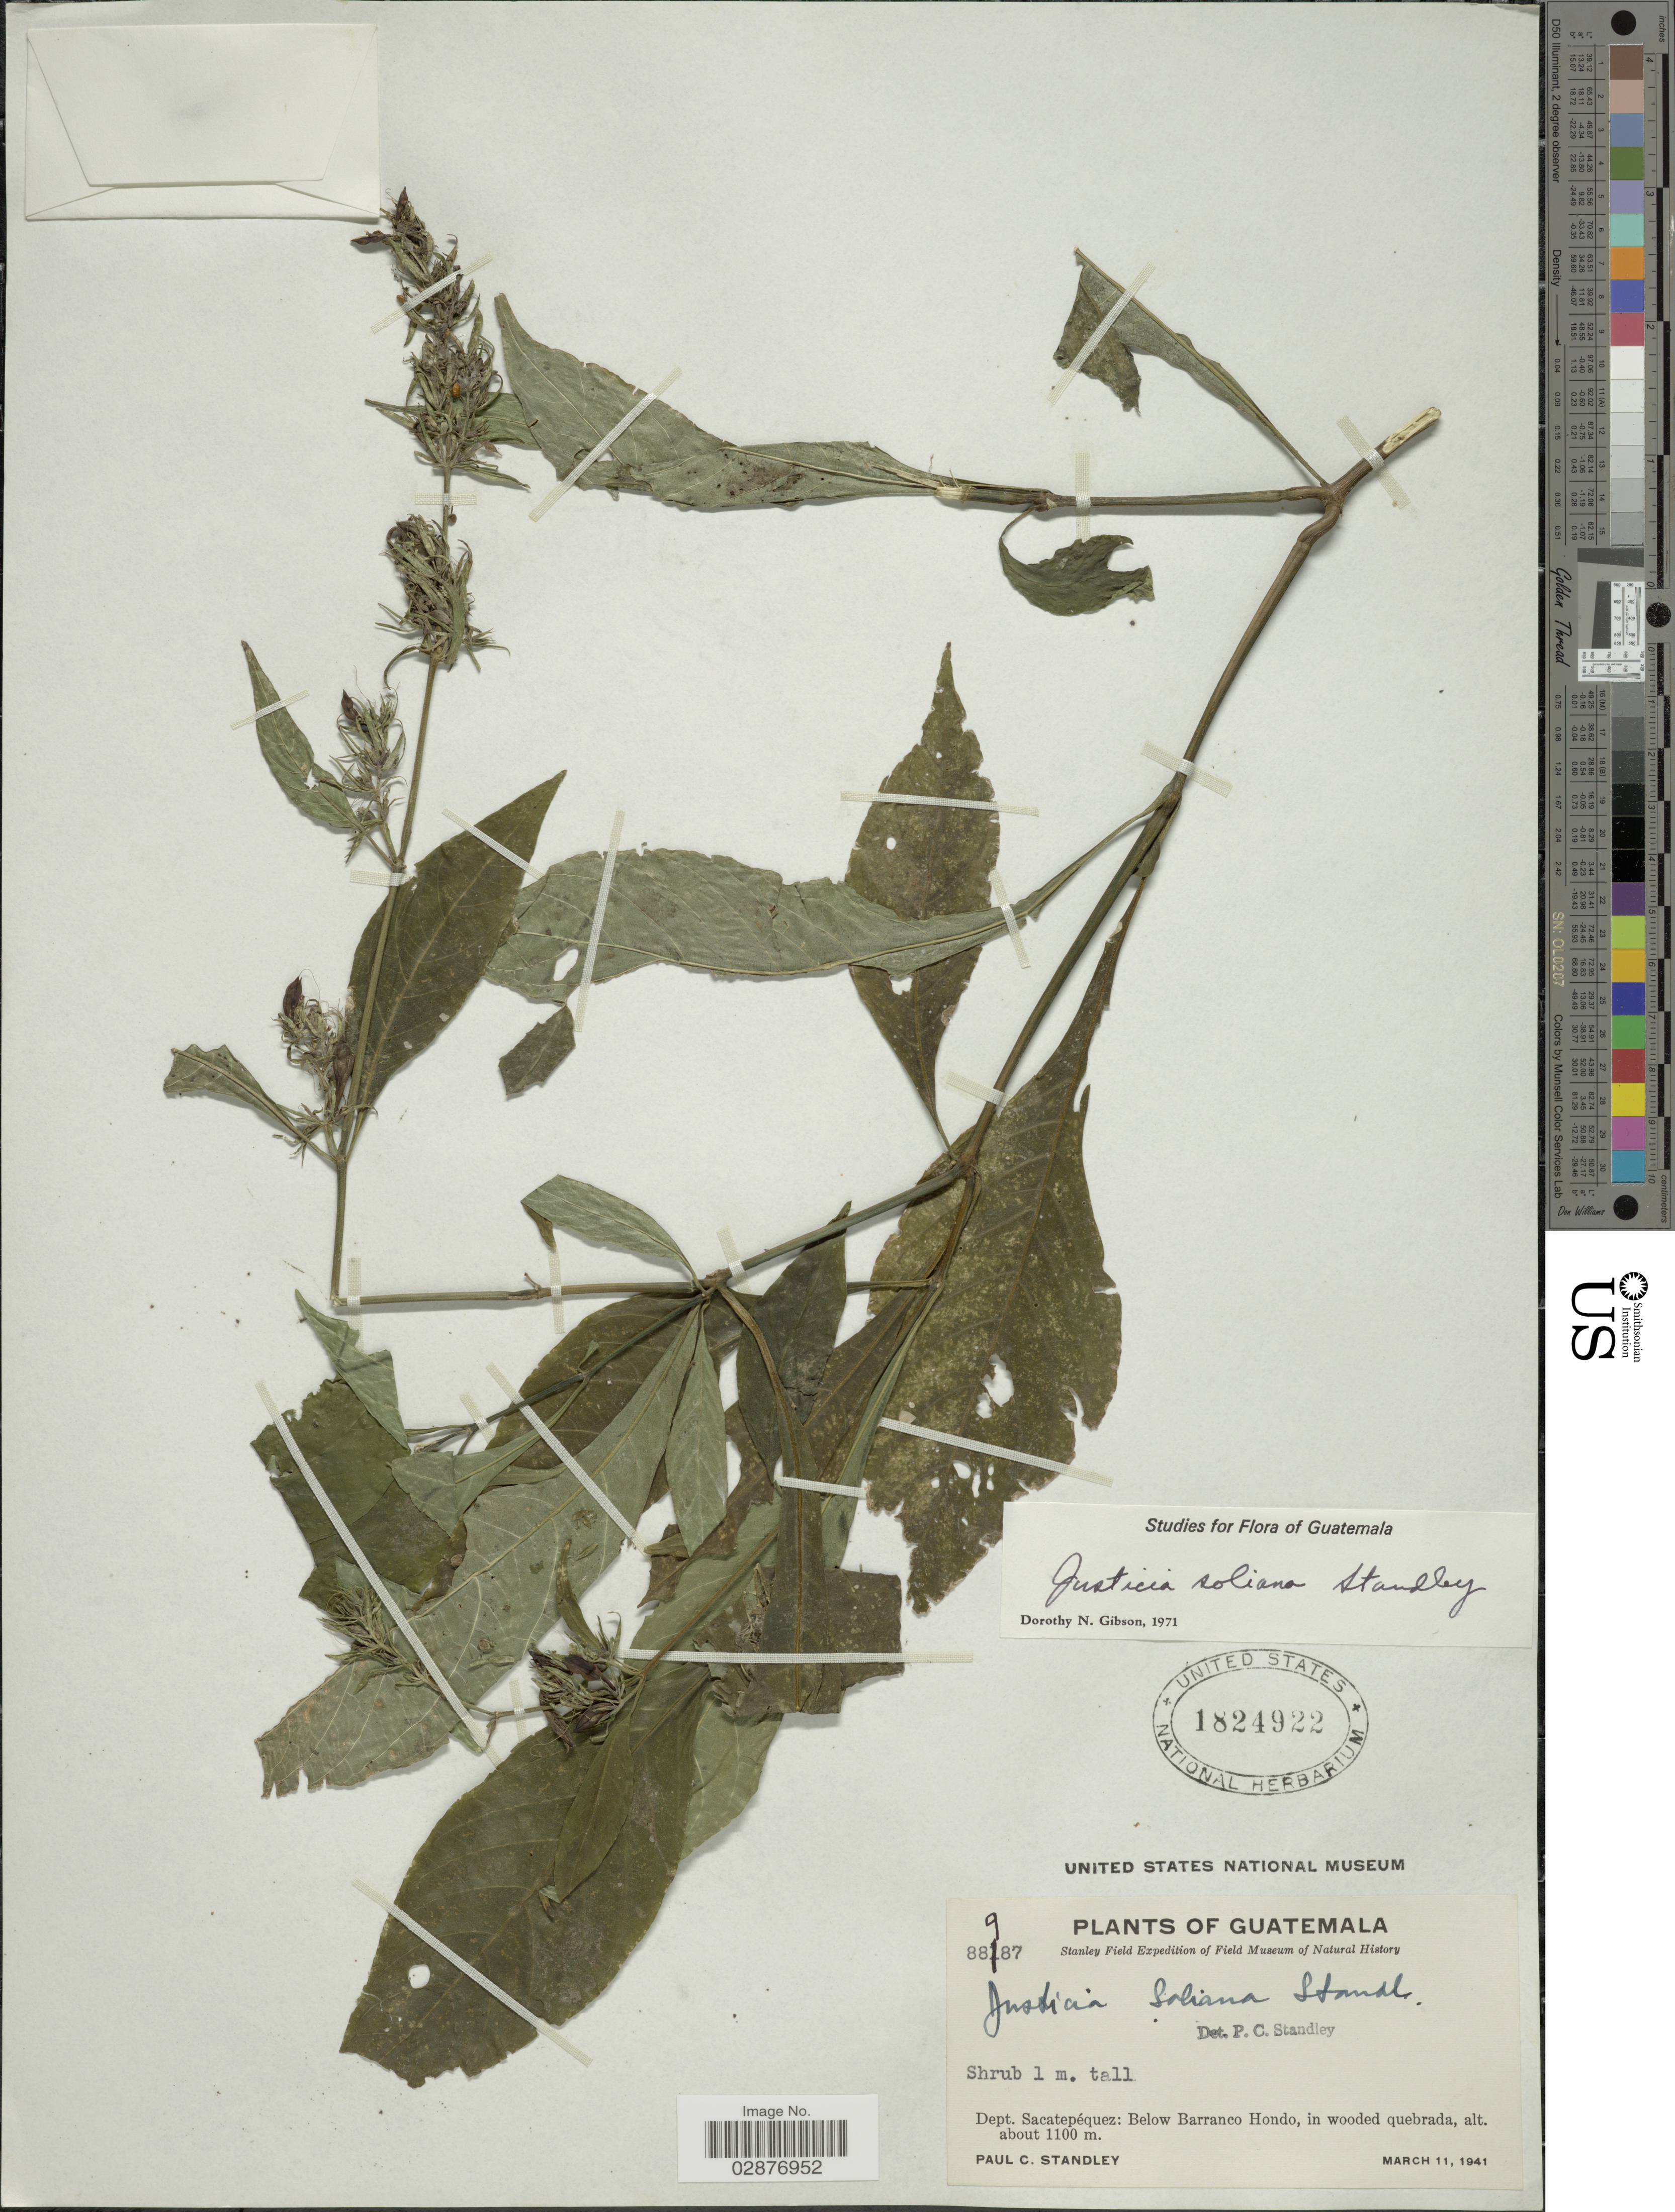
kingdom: Plantae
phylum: Tracheophyta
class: Magnoliopsida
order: Lamiales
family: Acanthaceae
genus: Justicia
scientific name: Justicia soliana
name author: Standl.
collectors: P. C. Standley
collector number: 88987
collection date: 1941-03-11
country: Guatemala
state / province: Sacatepéquez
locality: Dept. Sacatepéquez: Below Barranco Hondo, in wooded quebrada.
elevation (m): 1100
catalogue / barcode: US 1824922